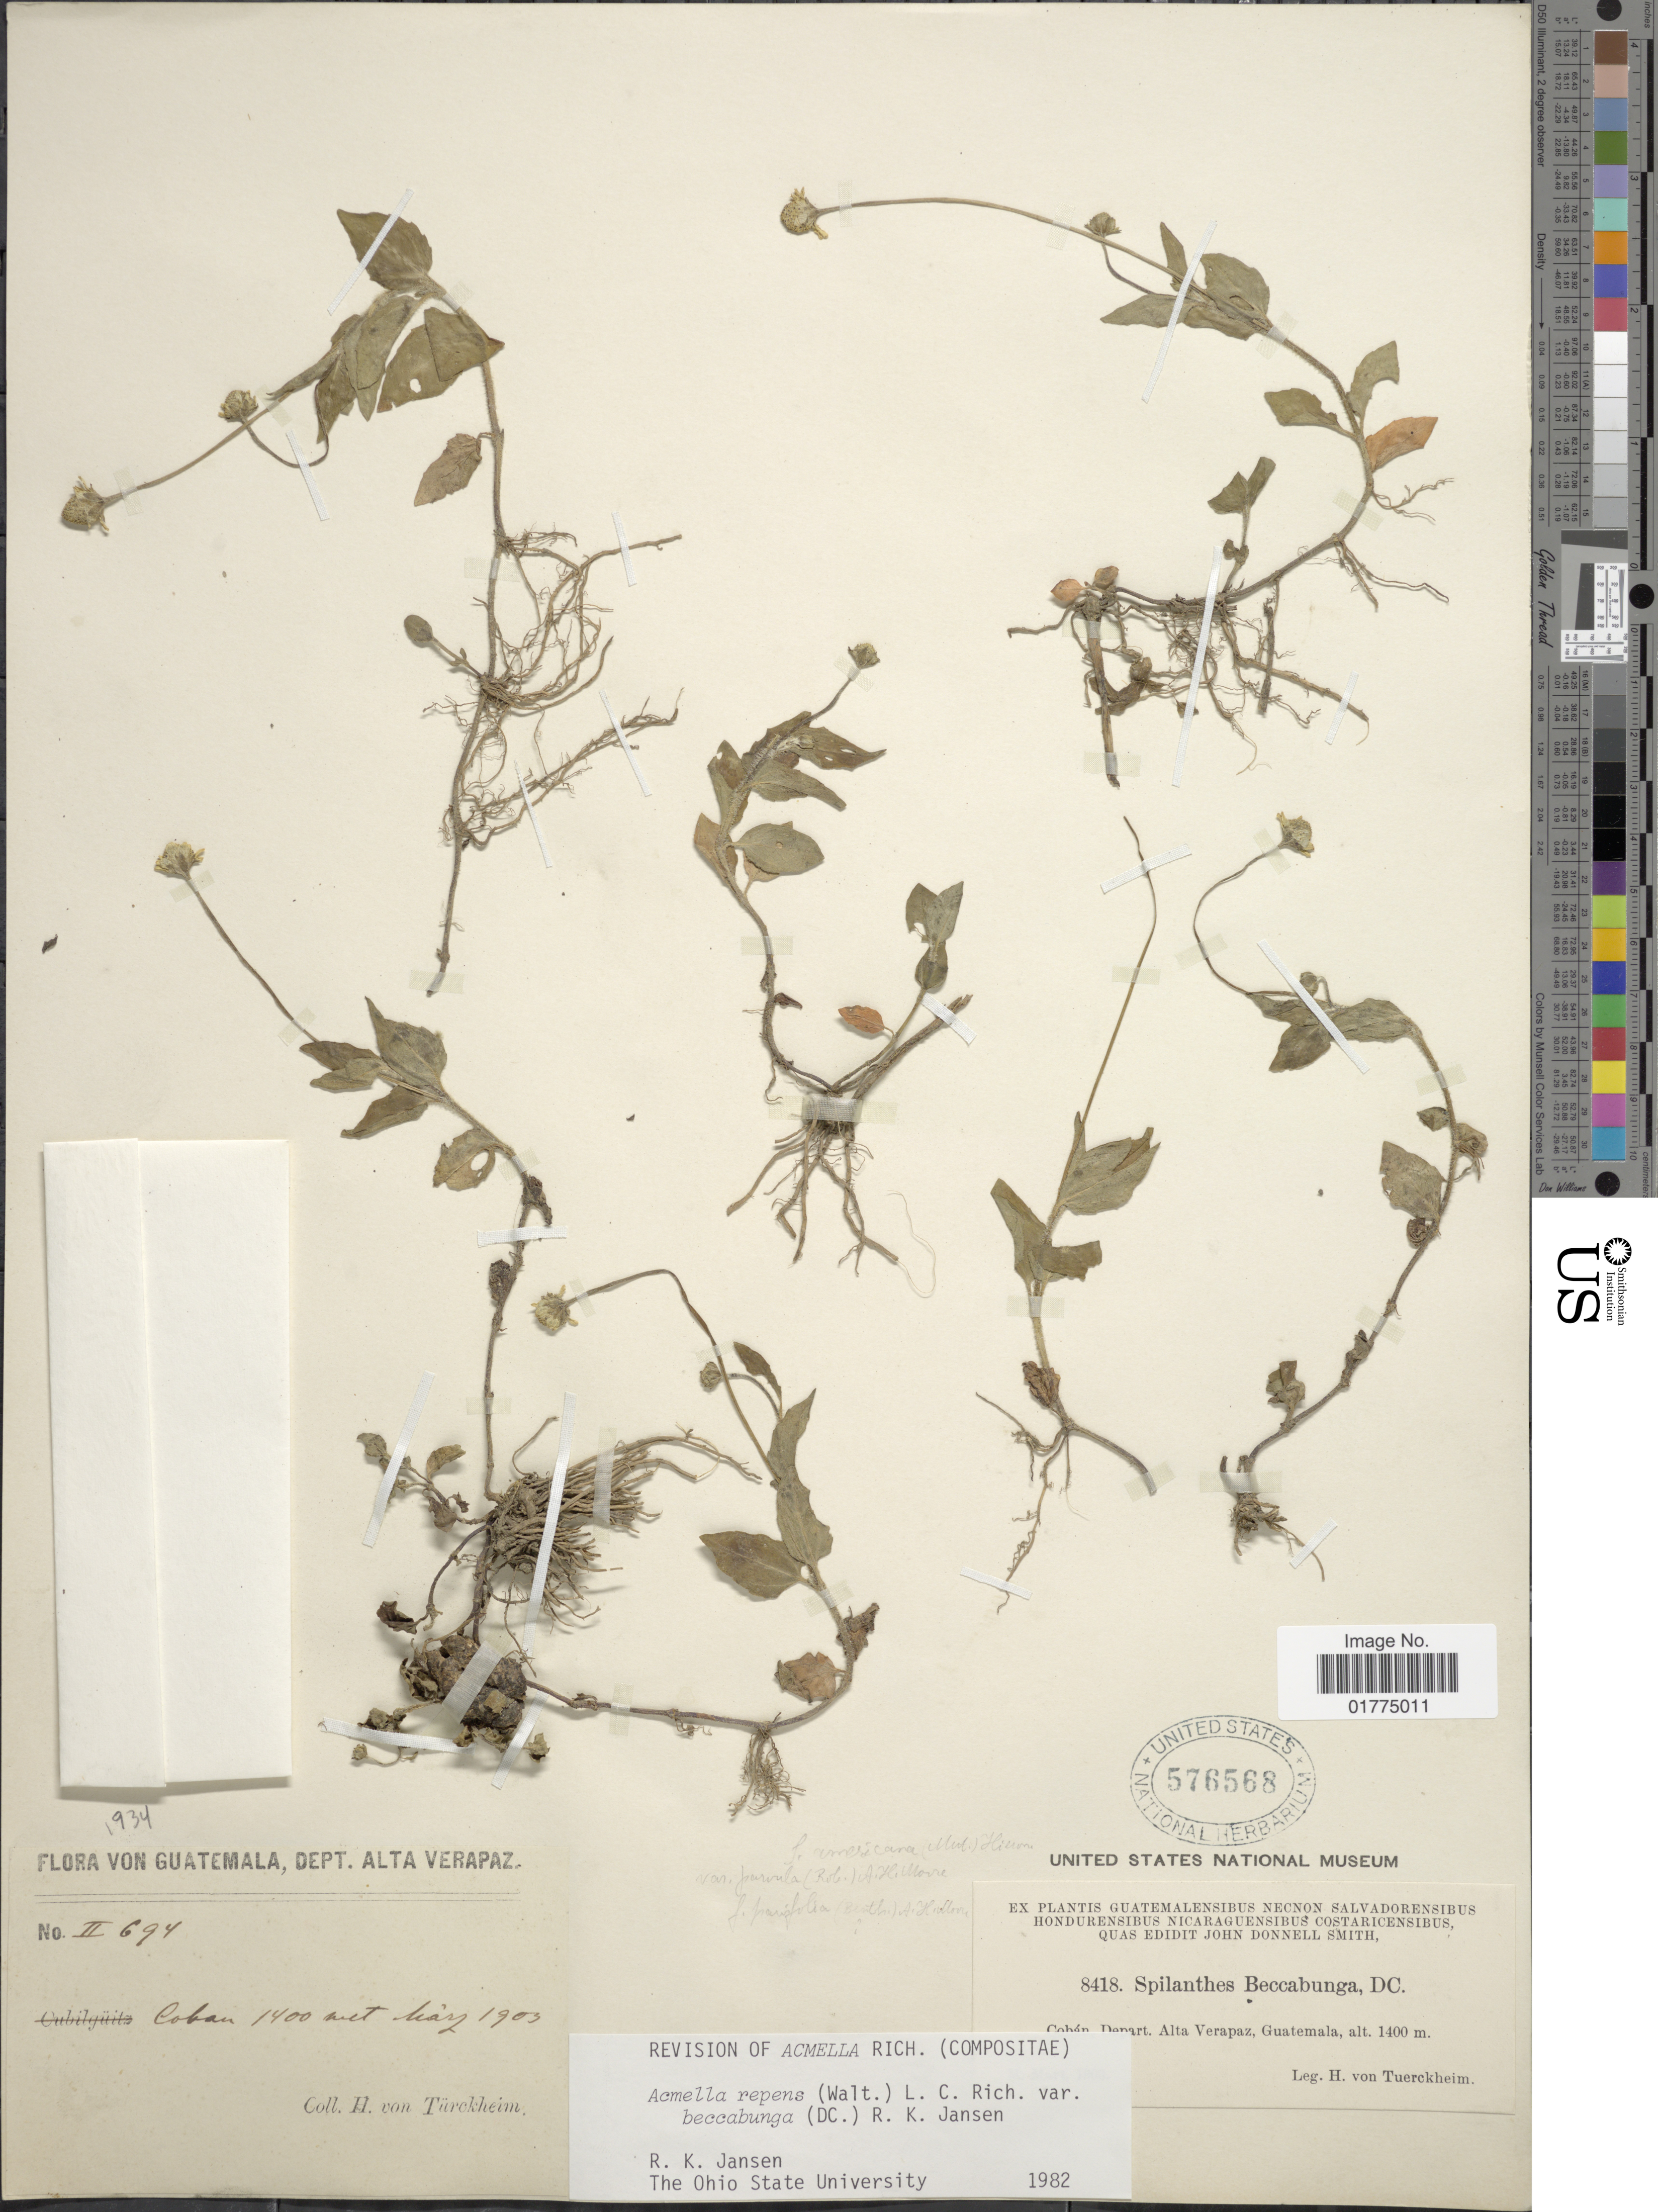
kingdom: Plantae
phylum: Tracheophyta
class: Magnoliopsida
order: Asterales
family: Asteraceae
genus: Acmella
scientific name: Acmella repens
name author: (Walter) Rich.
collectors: H. von Tuerckheim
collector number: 8418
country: Guatemala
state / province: Alta Verapaz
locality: Cobán, Depart. Alta Verapaz, Guatemala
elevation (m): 1400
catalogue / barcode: US 576568